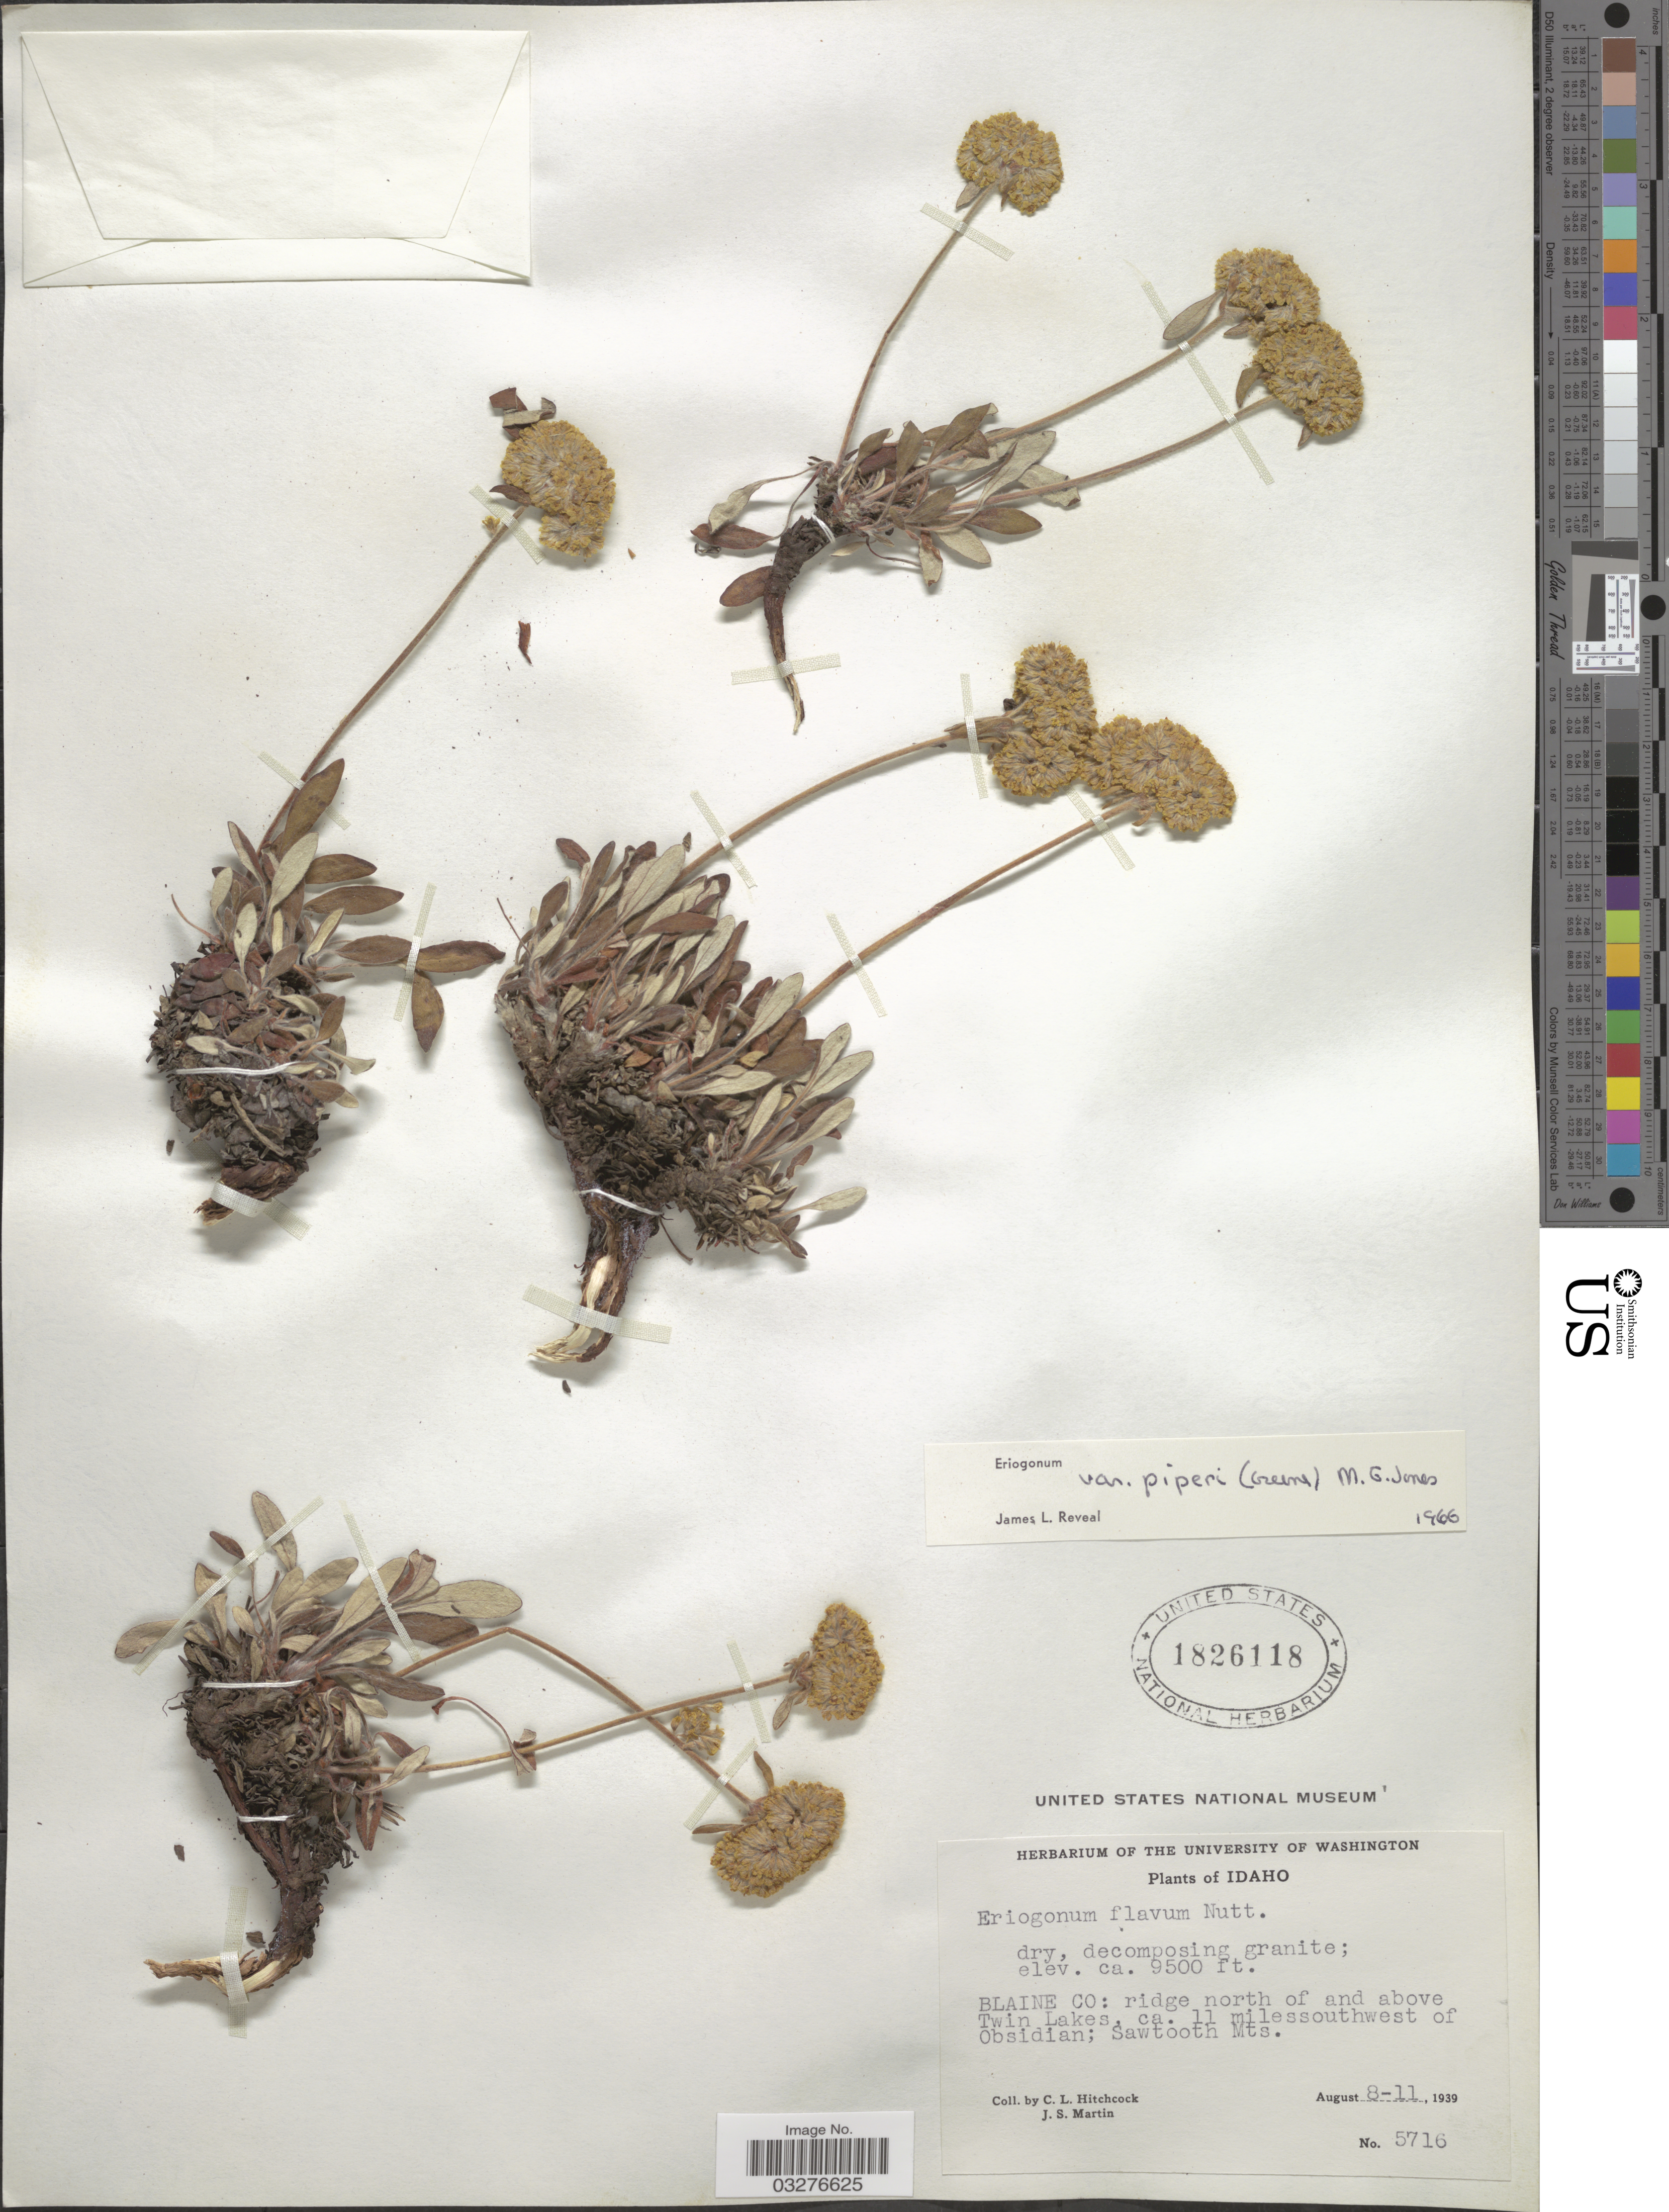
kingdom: Plantae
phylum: Tracheophyta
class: Magnoliopsida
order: Caryophyllales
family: Polygonaceae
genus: Eriogonum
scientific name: Eriogonum flavum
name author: Nutt. ex Benth.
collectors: C. L. Hitchcock & J. S. Martin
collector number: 5716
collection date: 1939-08-08/1939-08-11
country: United States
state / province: Idaho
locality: Blaine Co: ridge north of and above Twin Lakes, ca. 11 milessouthwest of Obsidian; Sawtooth Mts.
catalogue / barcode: US 1826118